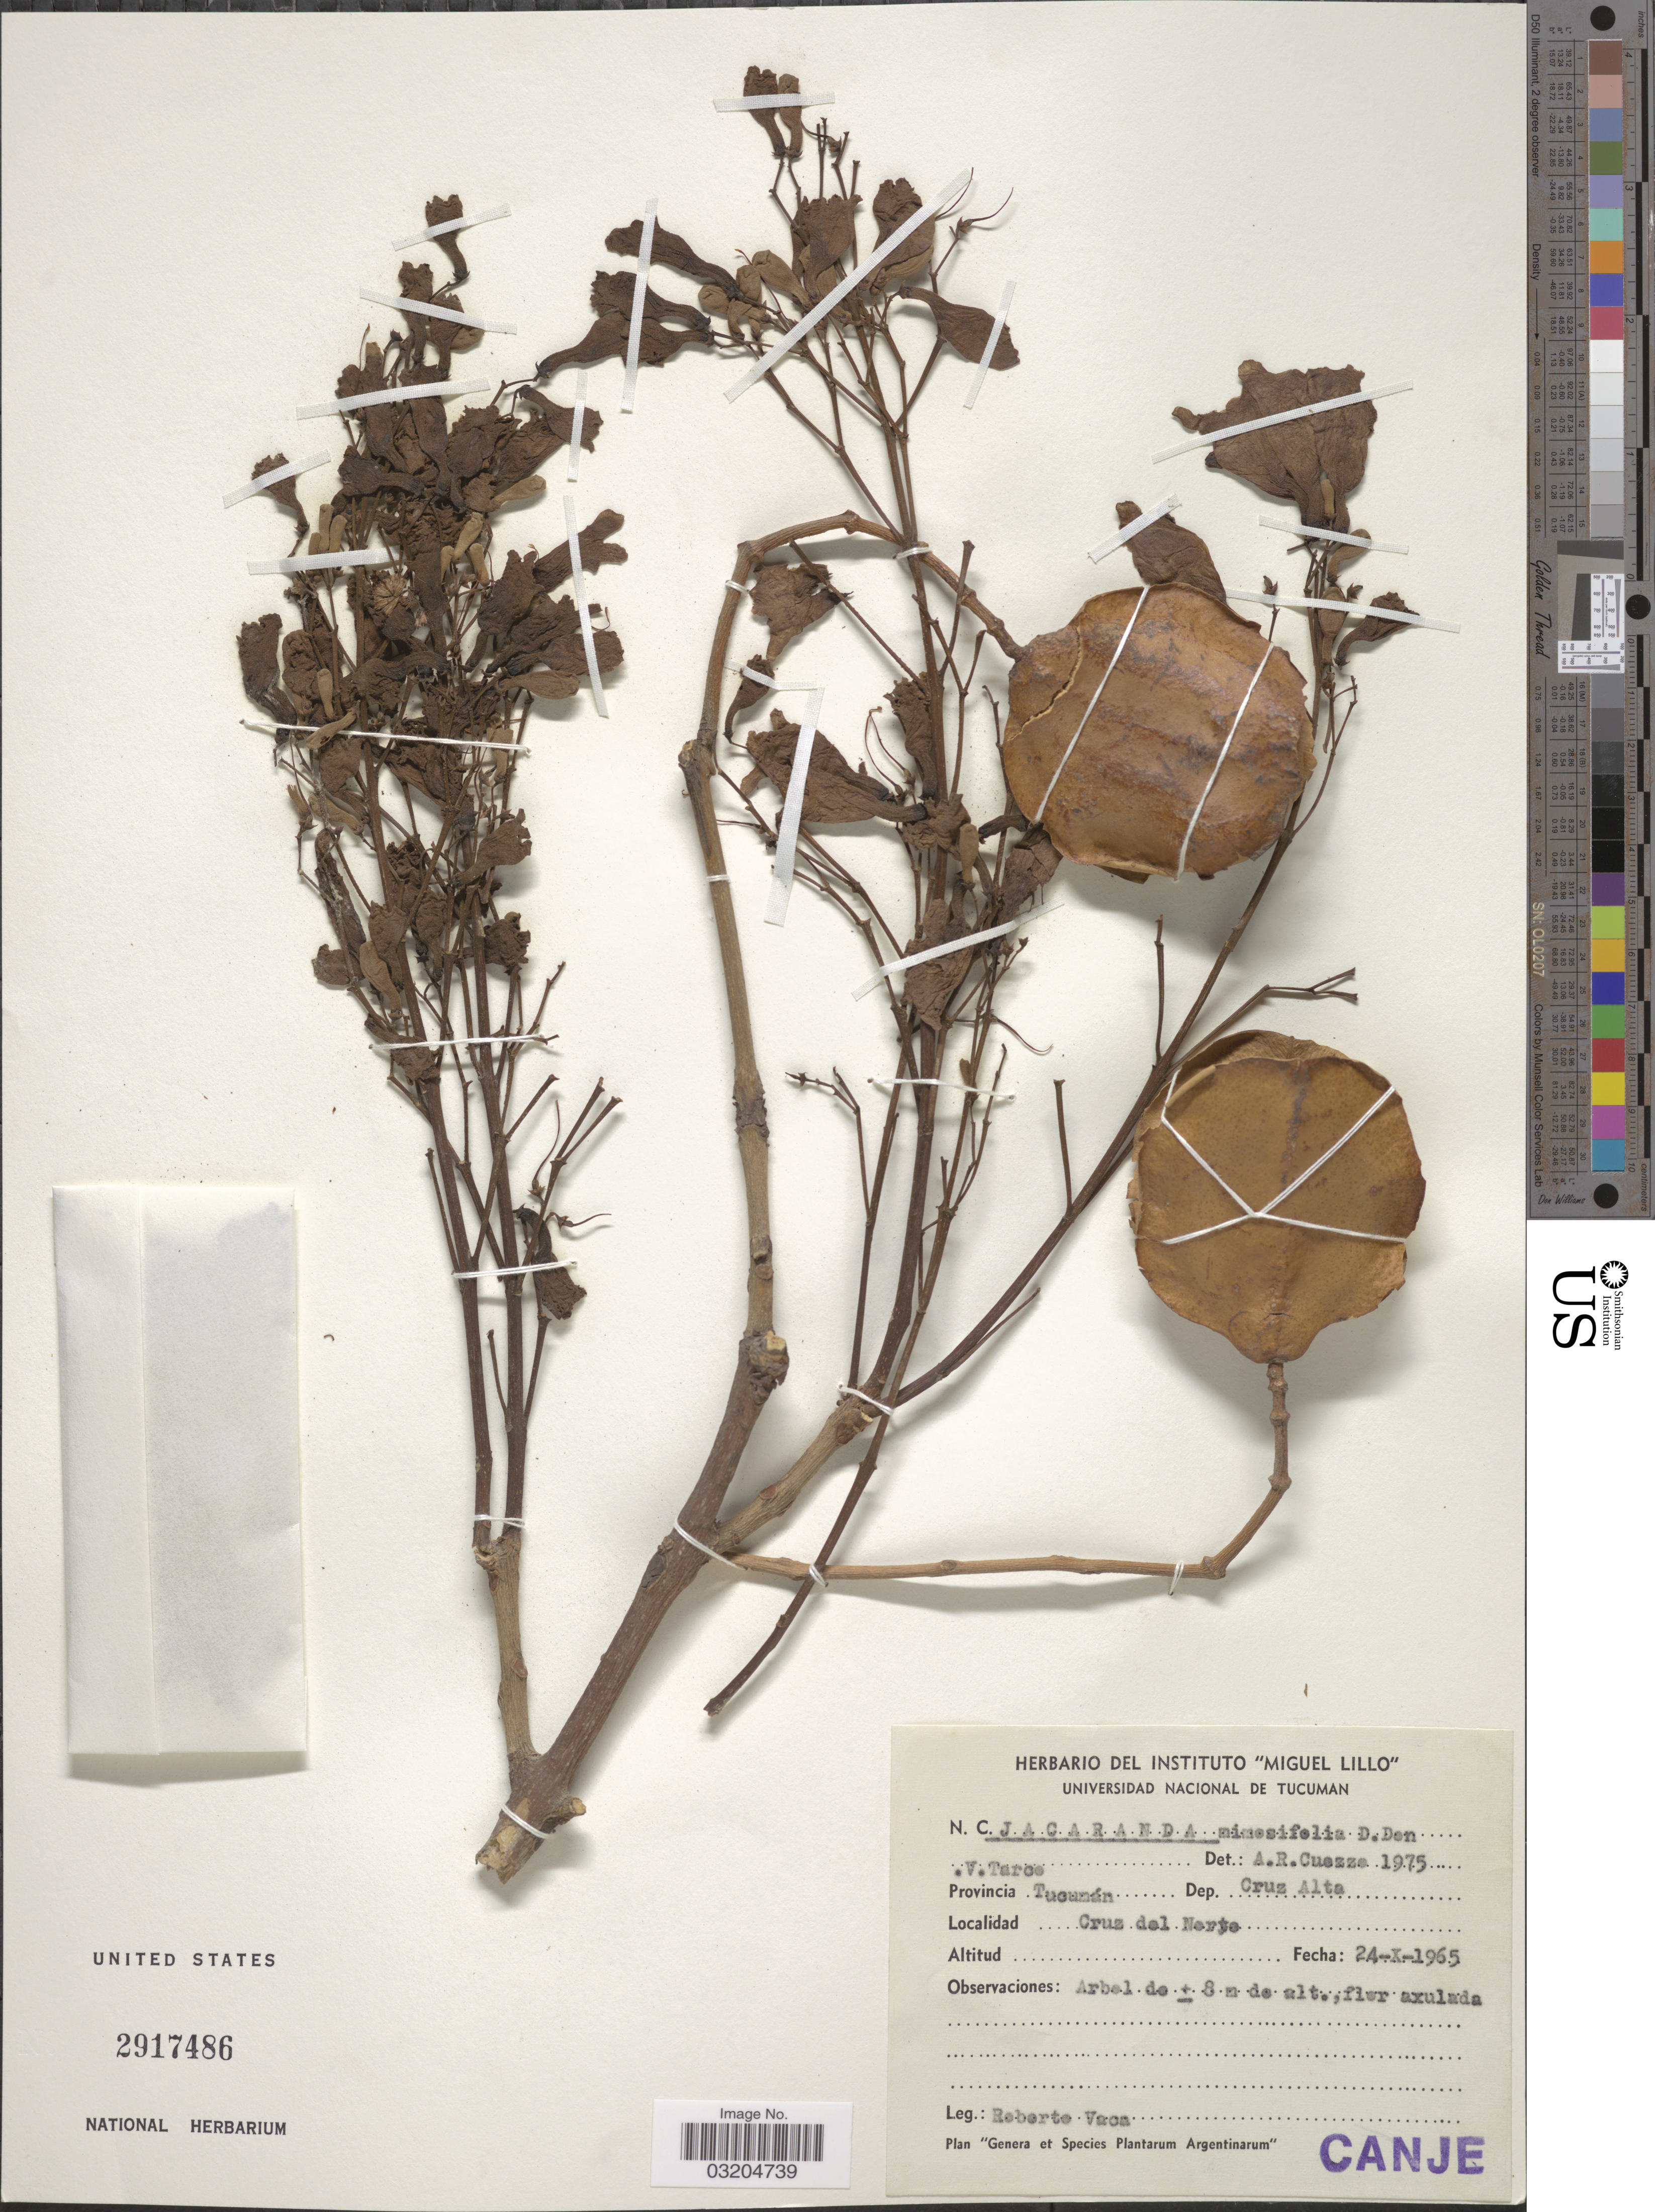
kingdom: Plantae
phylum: Tracheophyta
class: Magnoliopsida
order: Lamiales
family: Bignoniaceae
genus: Jacaranda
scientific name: Jacaranda mimosifolia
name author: D. Don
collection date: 1965-10-24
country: Argentina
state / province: Tucuman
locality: Dep. Cruz Alta,Cruz del Norte.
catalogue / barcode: US 2917486